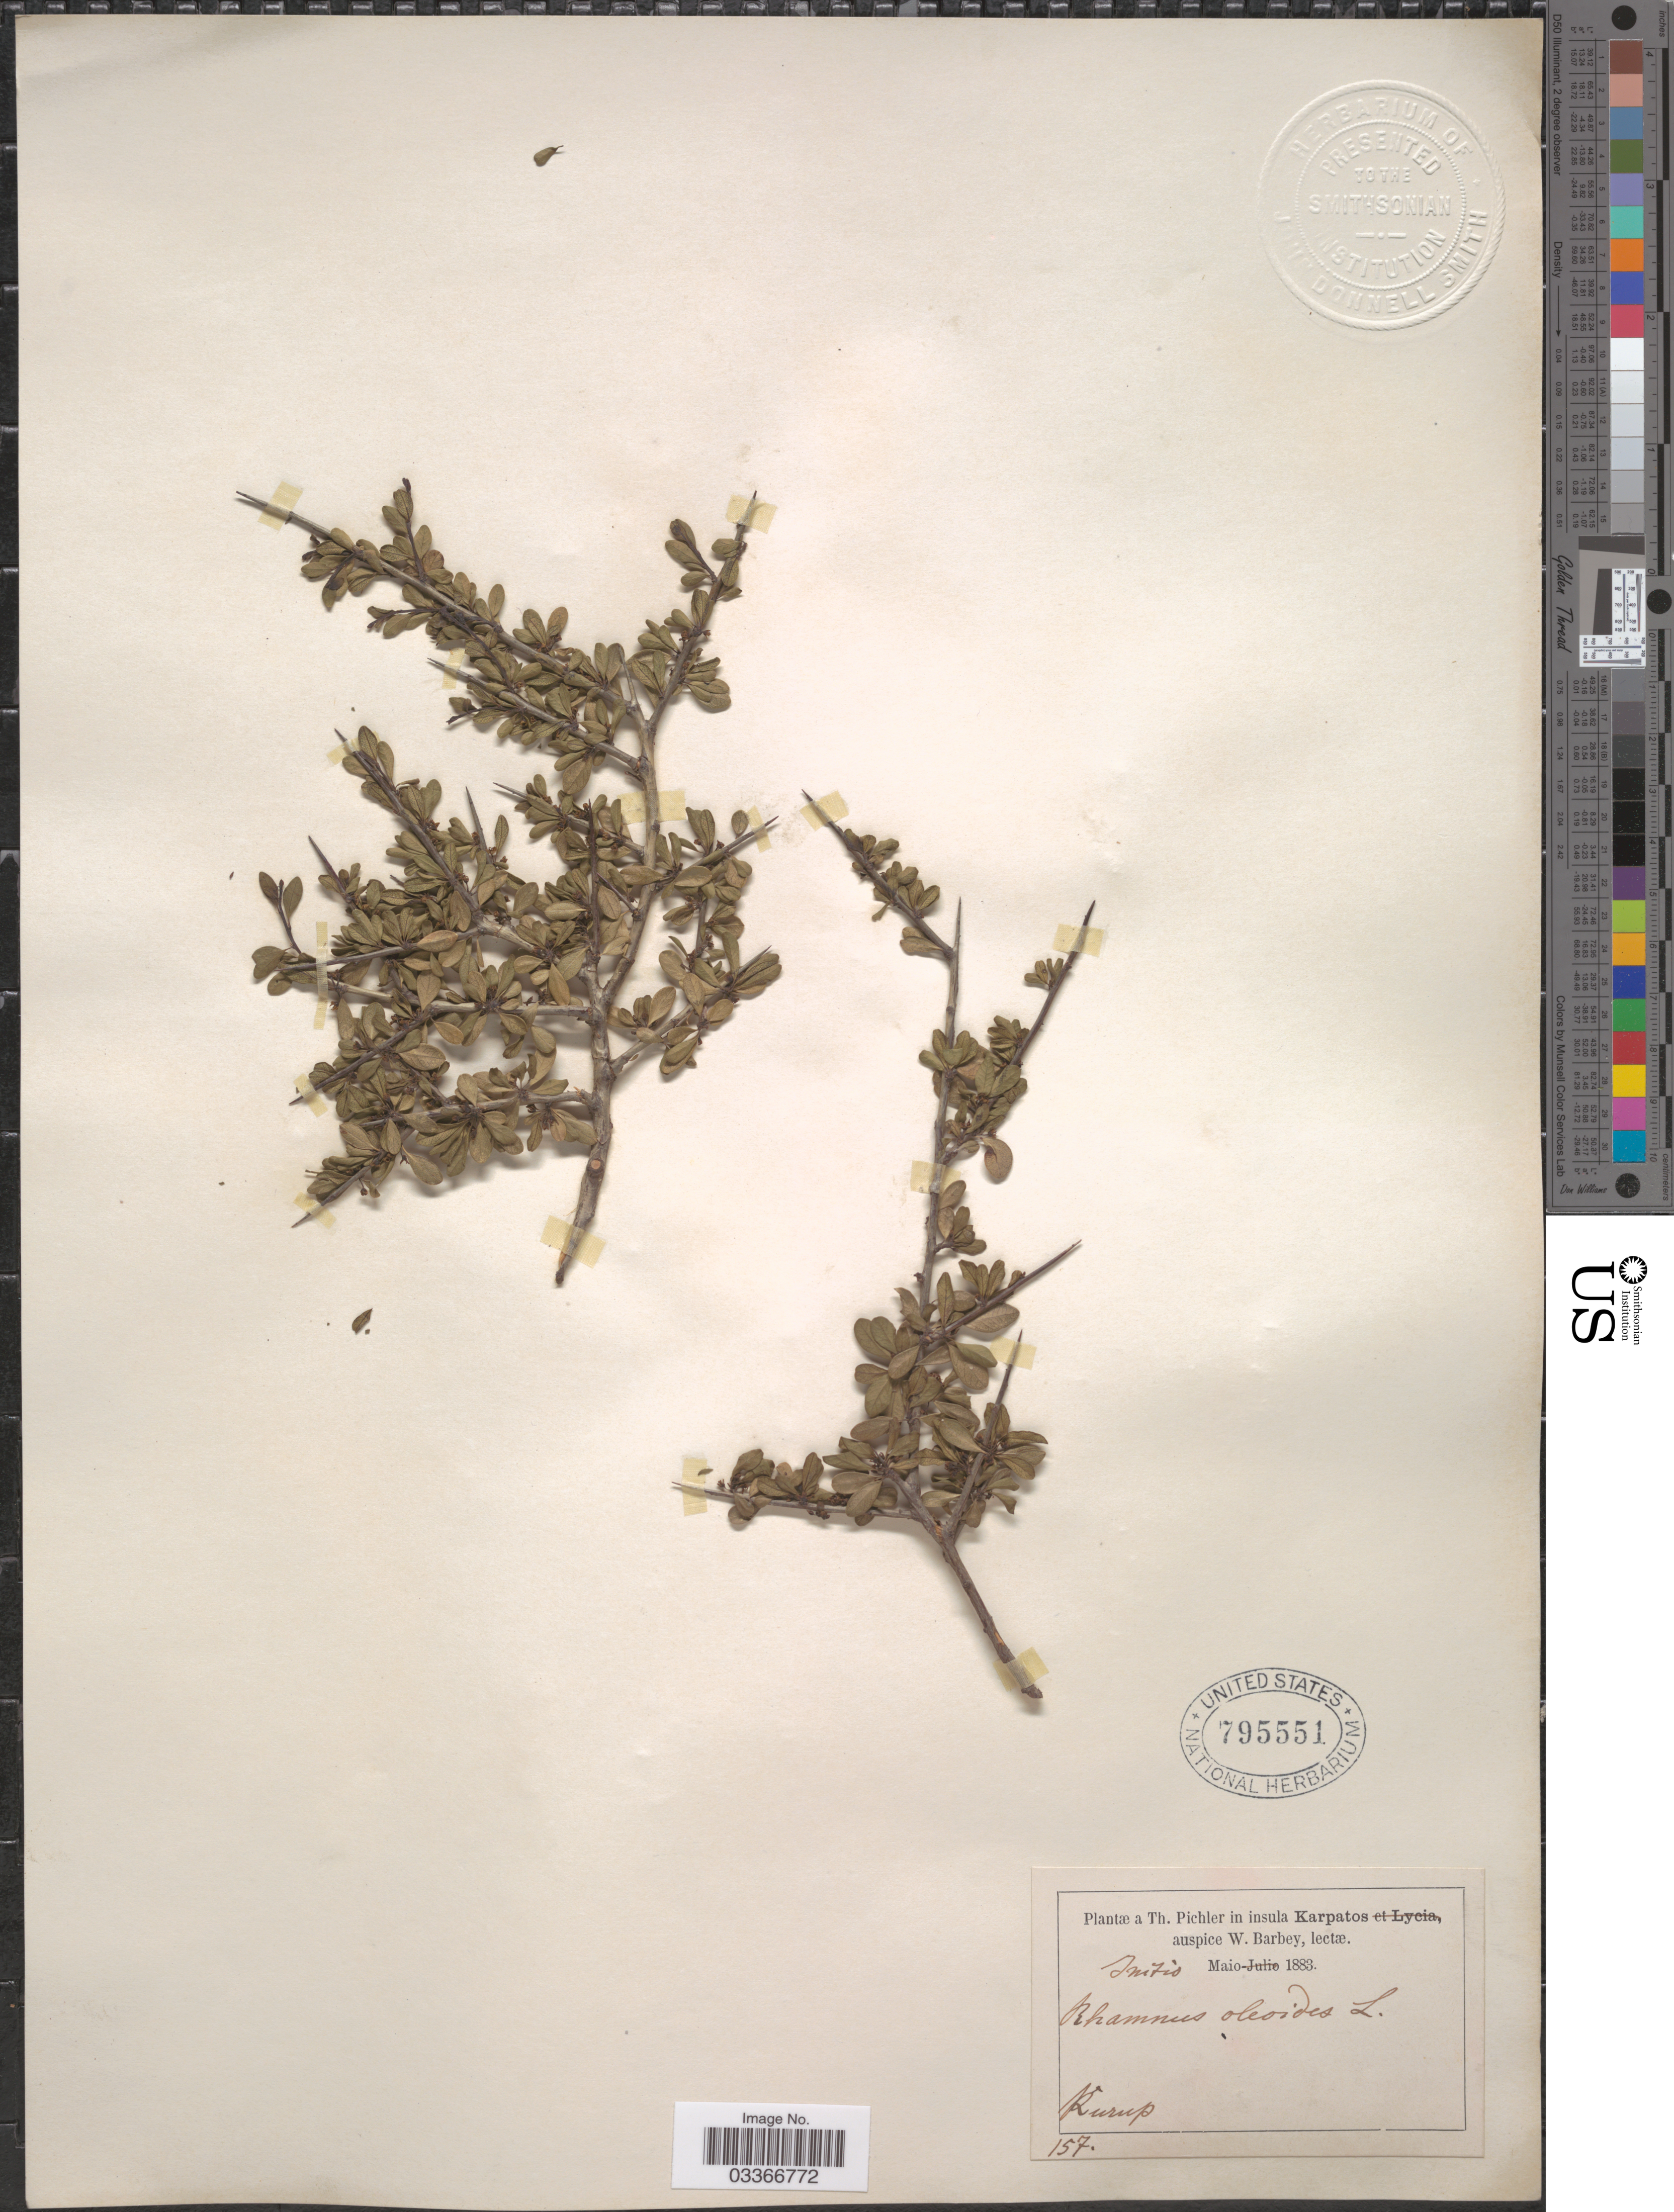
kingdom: Plantae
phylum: Tracheophyta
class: Magnoliopsida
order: Rosales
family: Rhamnaceae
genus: Rhamnus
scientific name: Rhamnus oleoides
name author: L.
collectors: T. Pichler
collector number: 157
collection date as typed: Initio Maio 1883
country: Greece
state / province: South Aegean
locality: Insula Karpatos. Kurup.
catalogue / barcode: US 795551